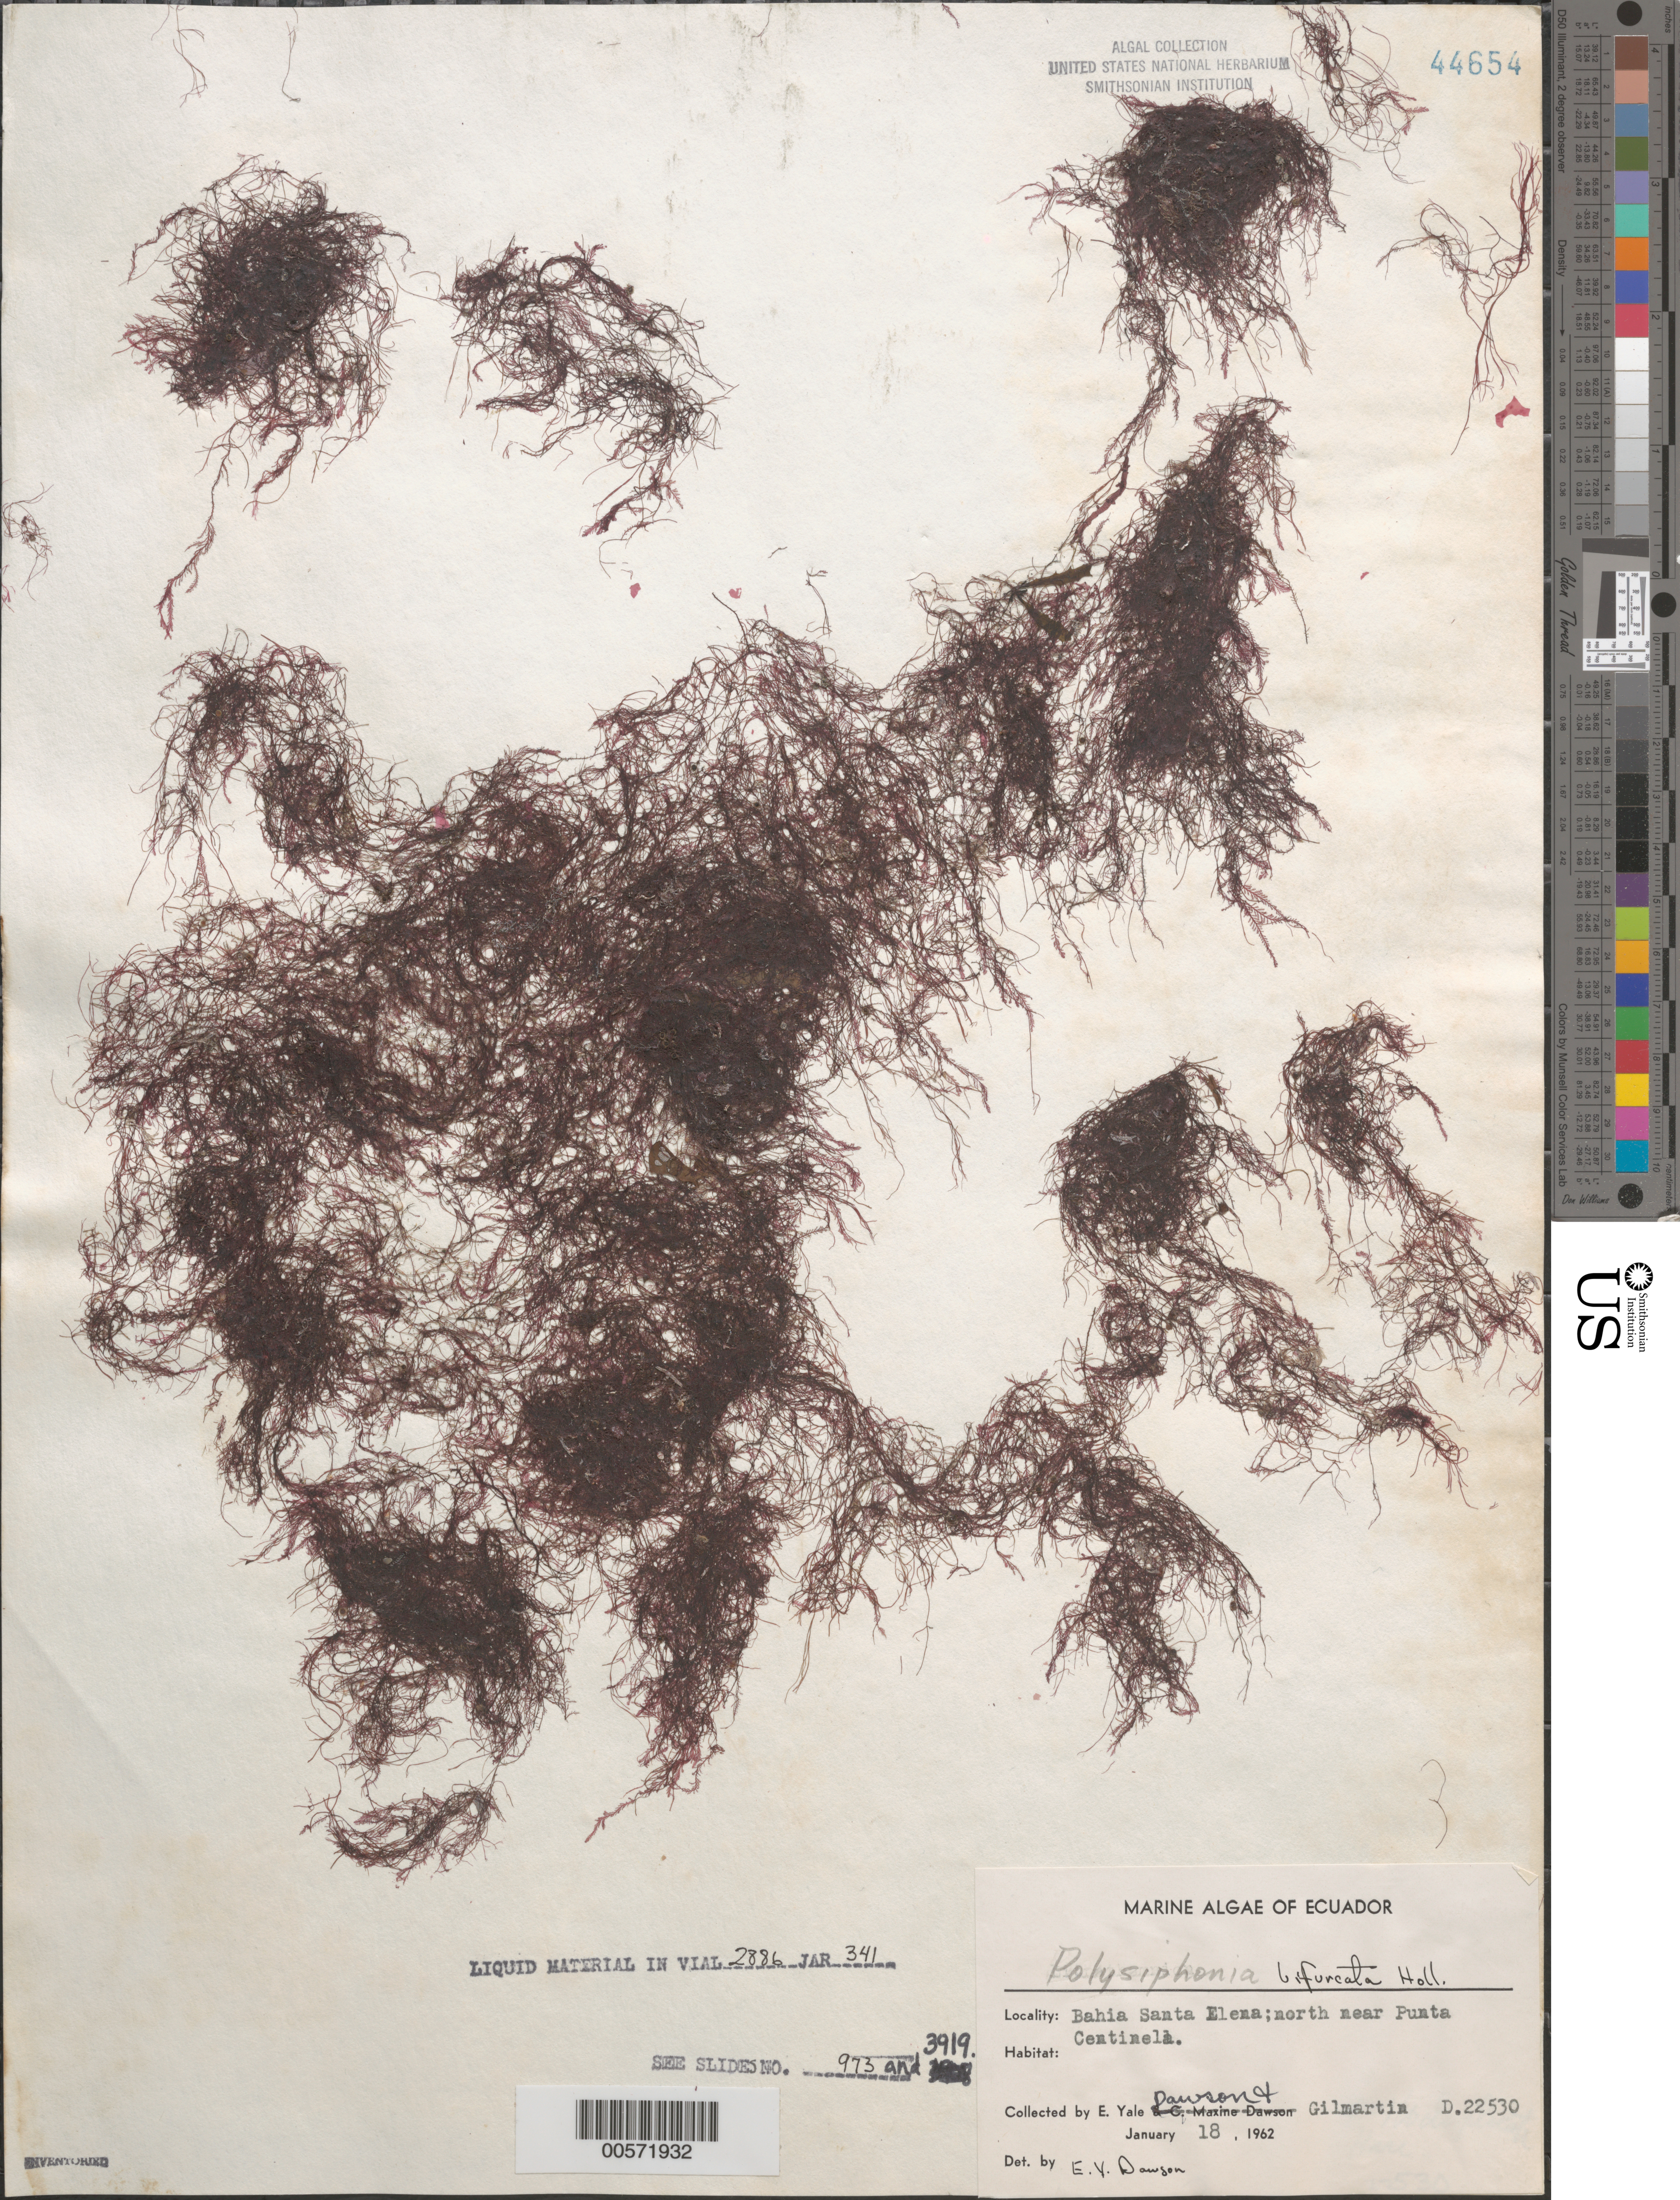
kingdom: Plantae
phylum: Rhodophyta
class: Florideophyceae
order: Ceramiales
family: Rhodomelaceae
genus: Polysiphonia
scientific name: Polysiphonia bifurcata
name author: Hollenb. in W.R. Taylor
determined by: Dawson, E. Y.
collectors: E. Y. Dawson & M. Gilmartin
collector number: EYD 22530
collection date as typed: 18 Jan 1962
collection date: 1962-01-18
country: Ecuador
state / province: Guayas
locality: Bahia Santa Elena near Punta Centinela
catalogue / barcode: US 44654